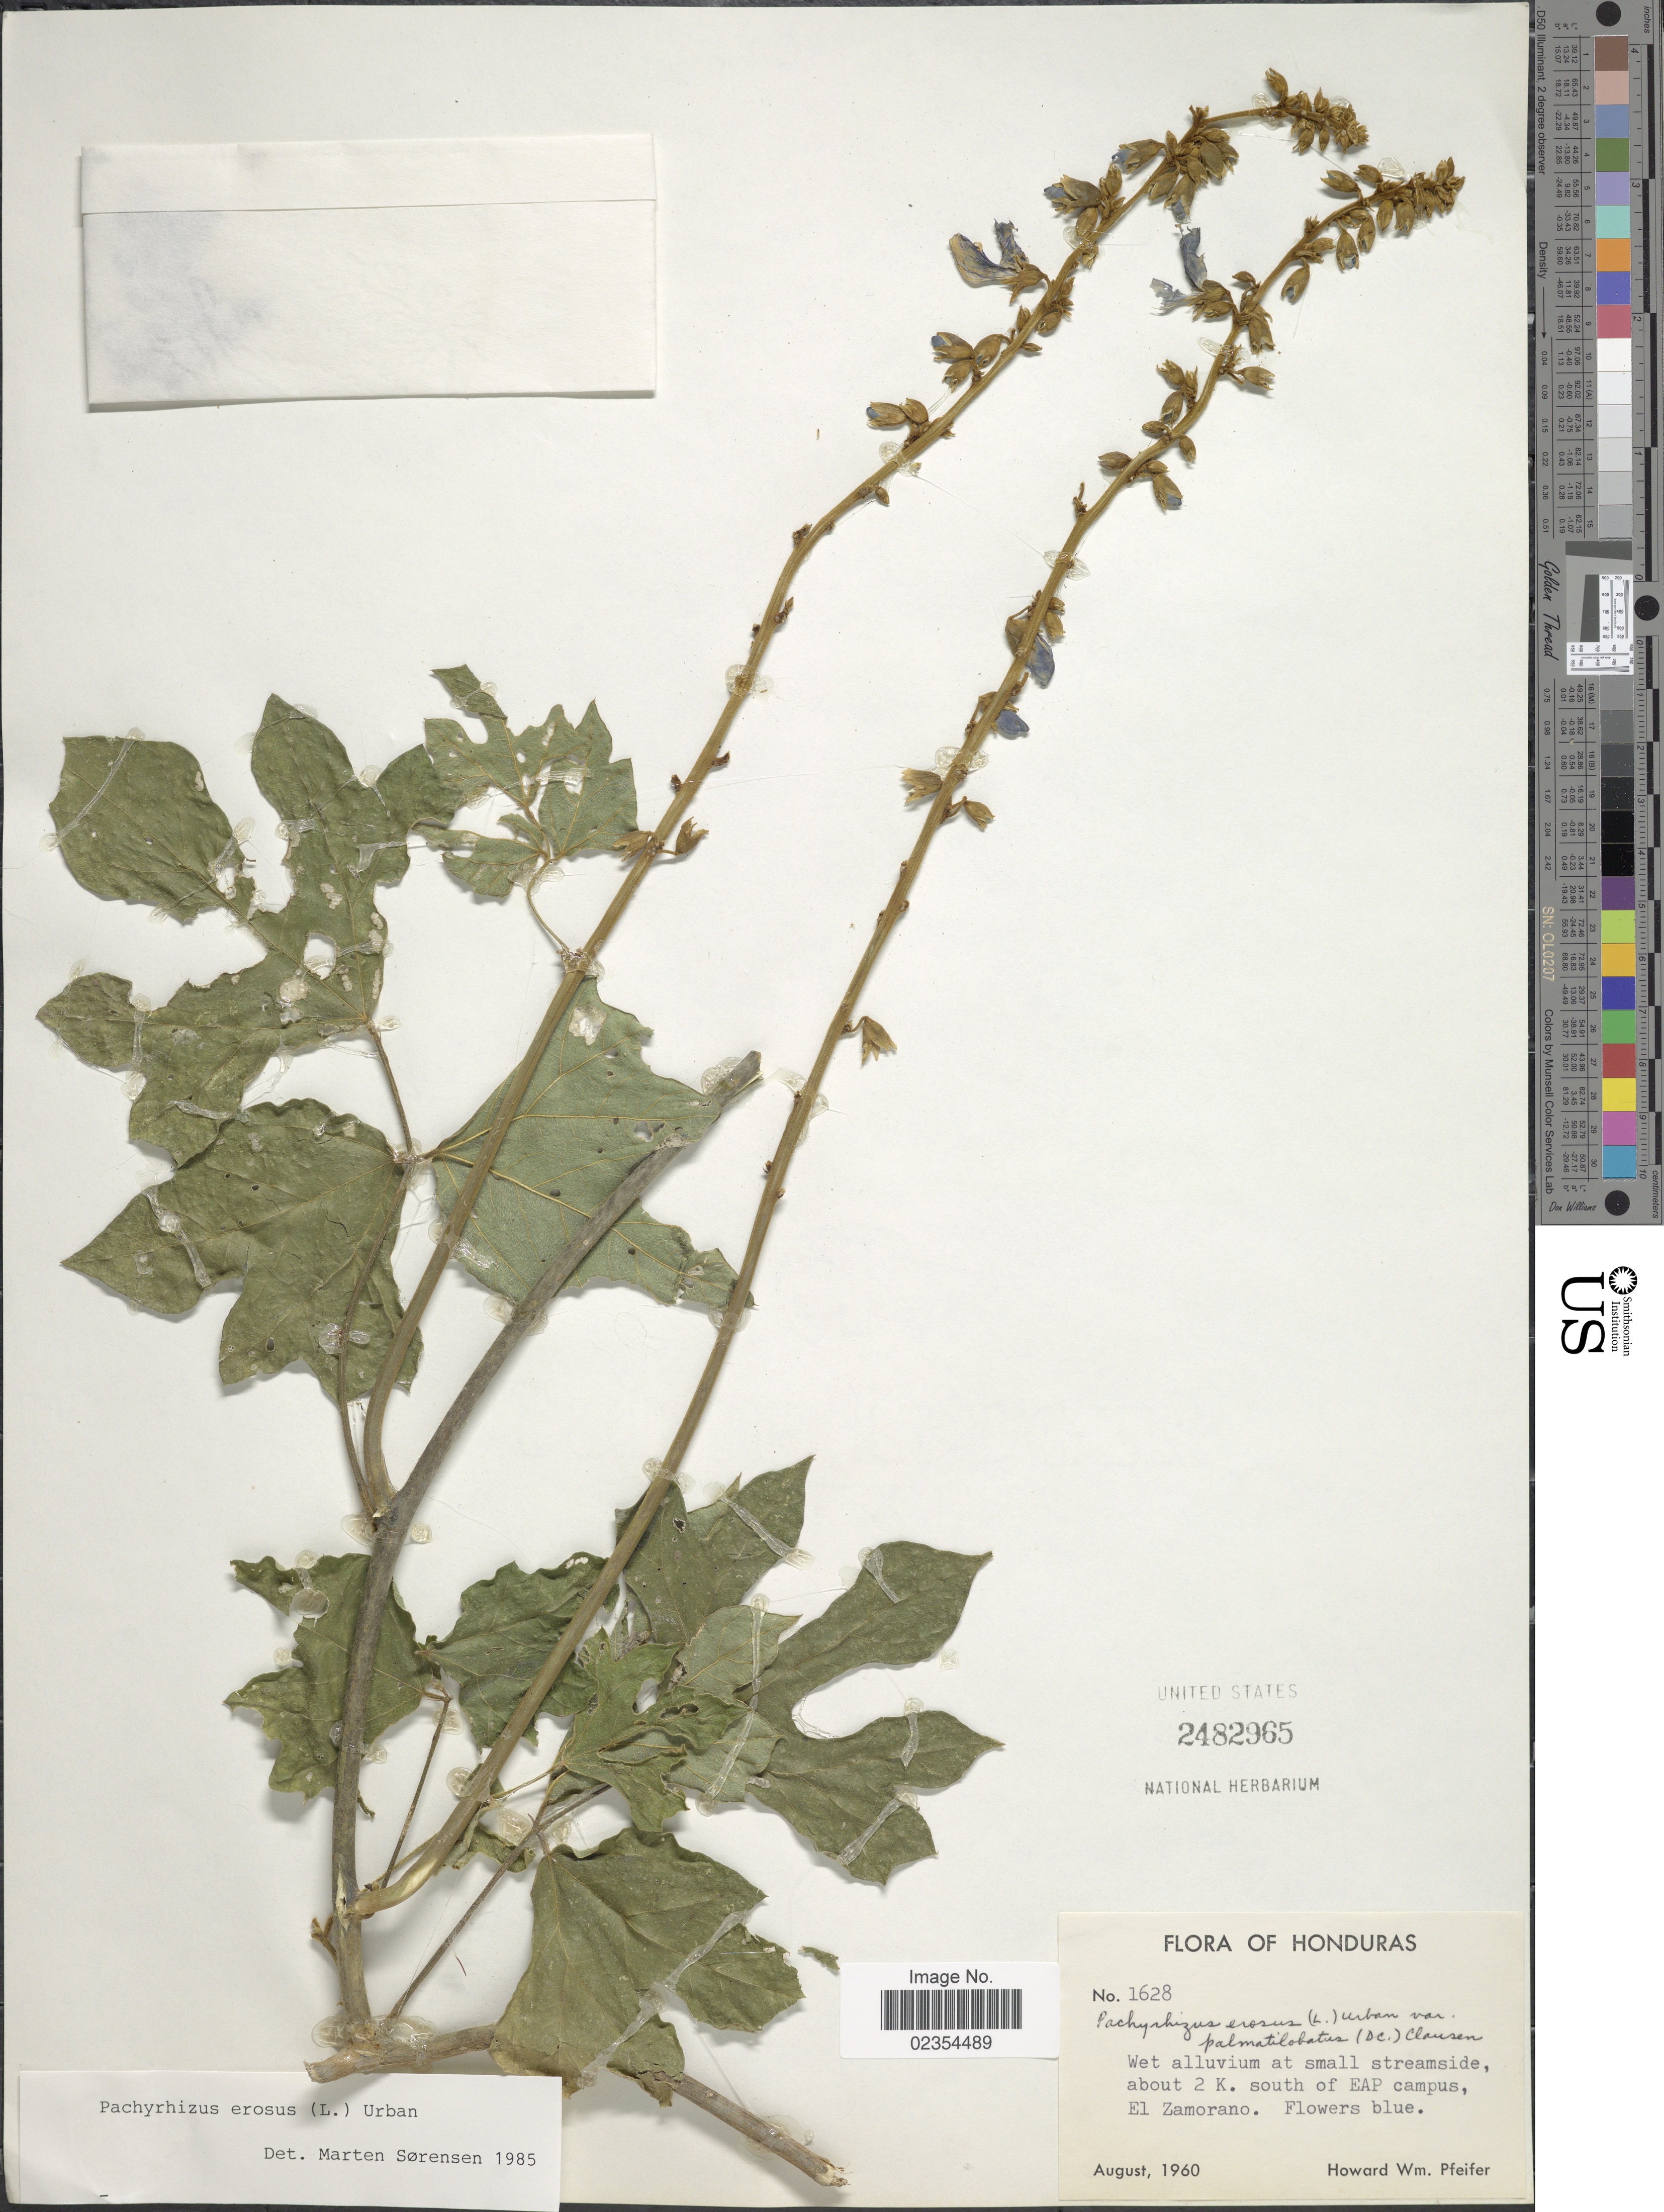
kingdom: Plantae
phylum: Tracheophyta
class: Magnoliopsida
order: Fabales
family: Fabaceae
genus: Pachyrhizus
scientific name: Pachyrhizus erosus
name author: (L.) Urb.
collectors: H. W. Pfeifer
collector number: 1628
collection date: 1960-08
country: Honduras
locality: Wet alluvium at small streamside, about 2 K. south of EAP campus, El Zamorano.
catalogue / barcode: US 2482965